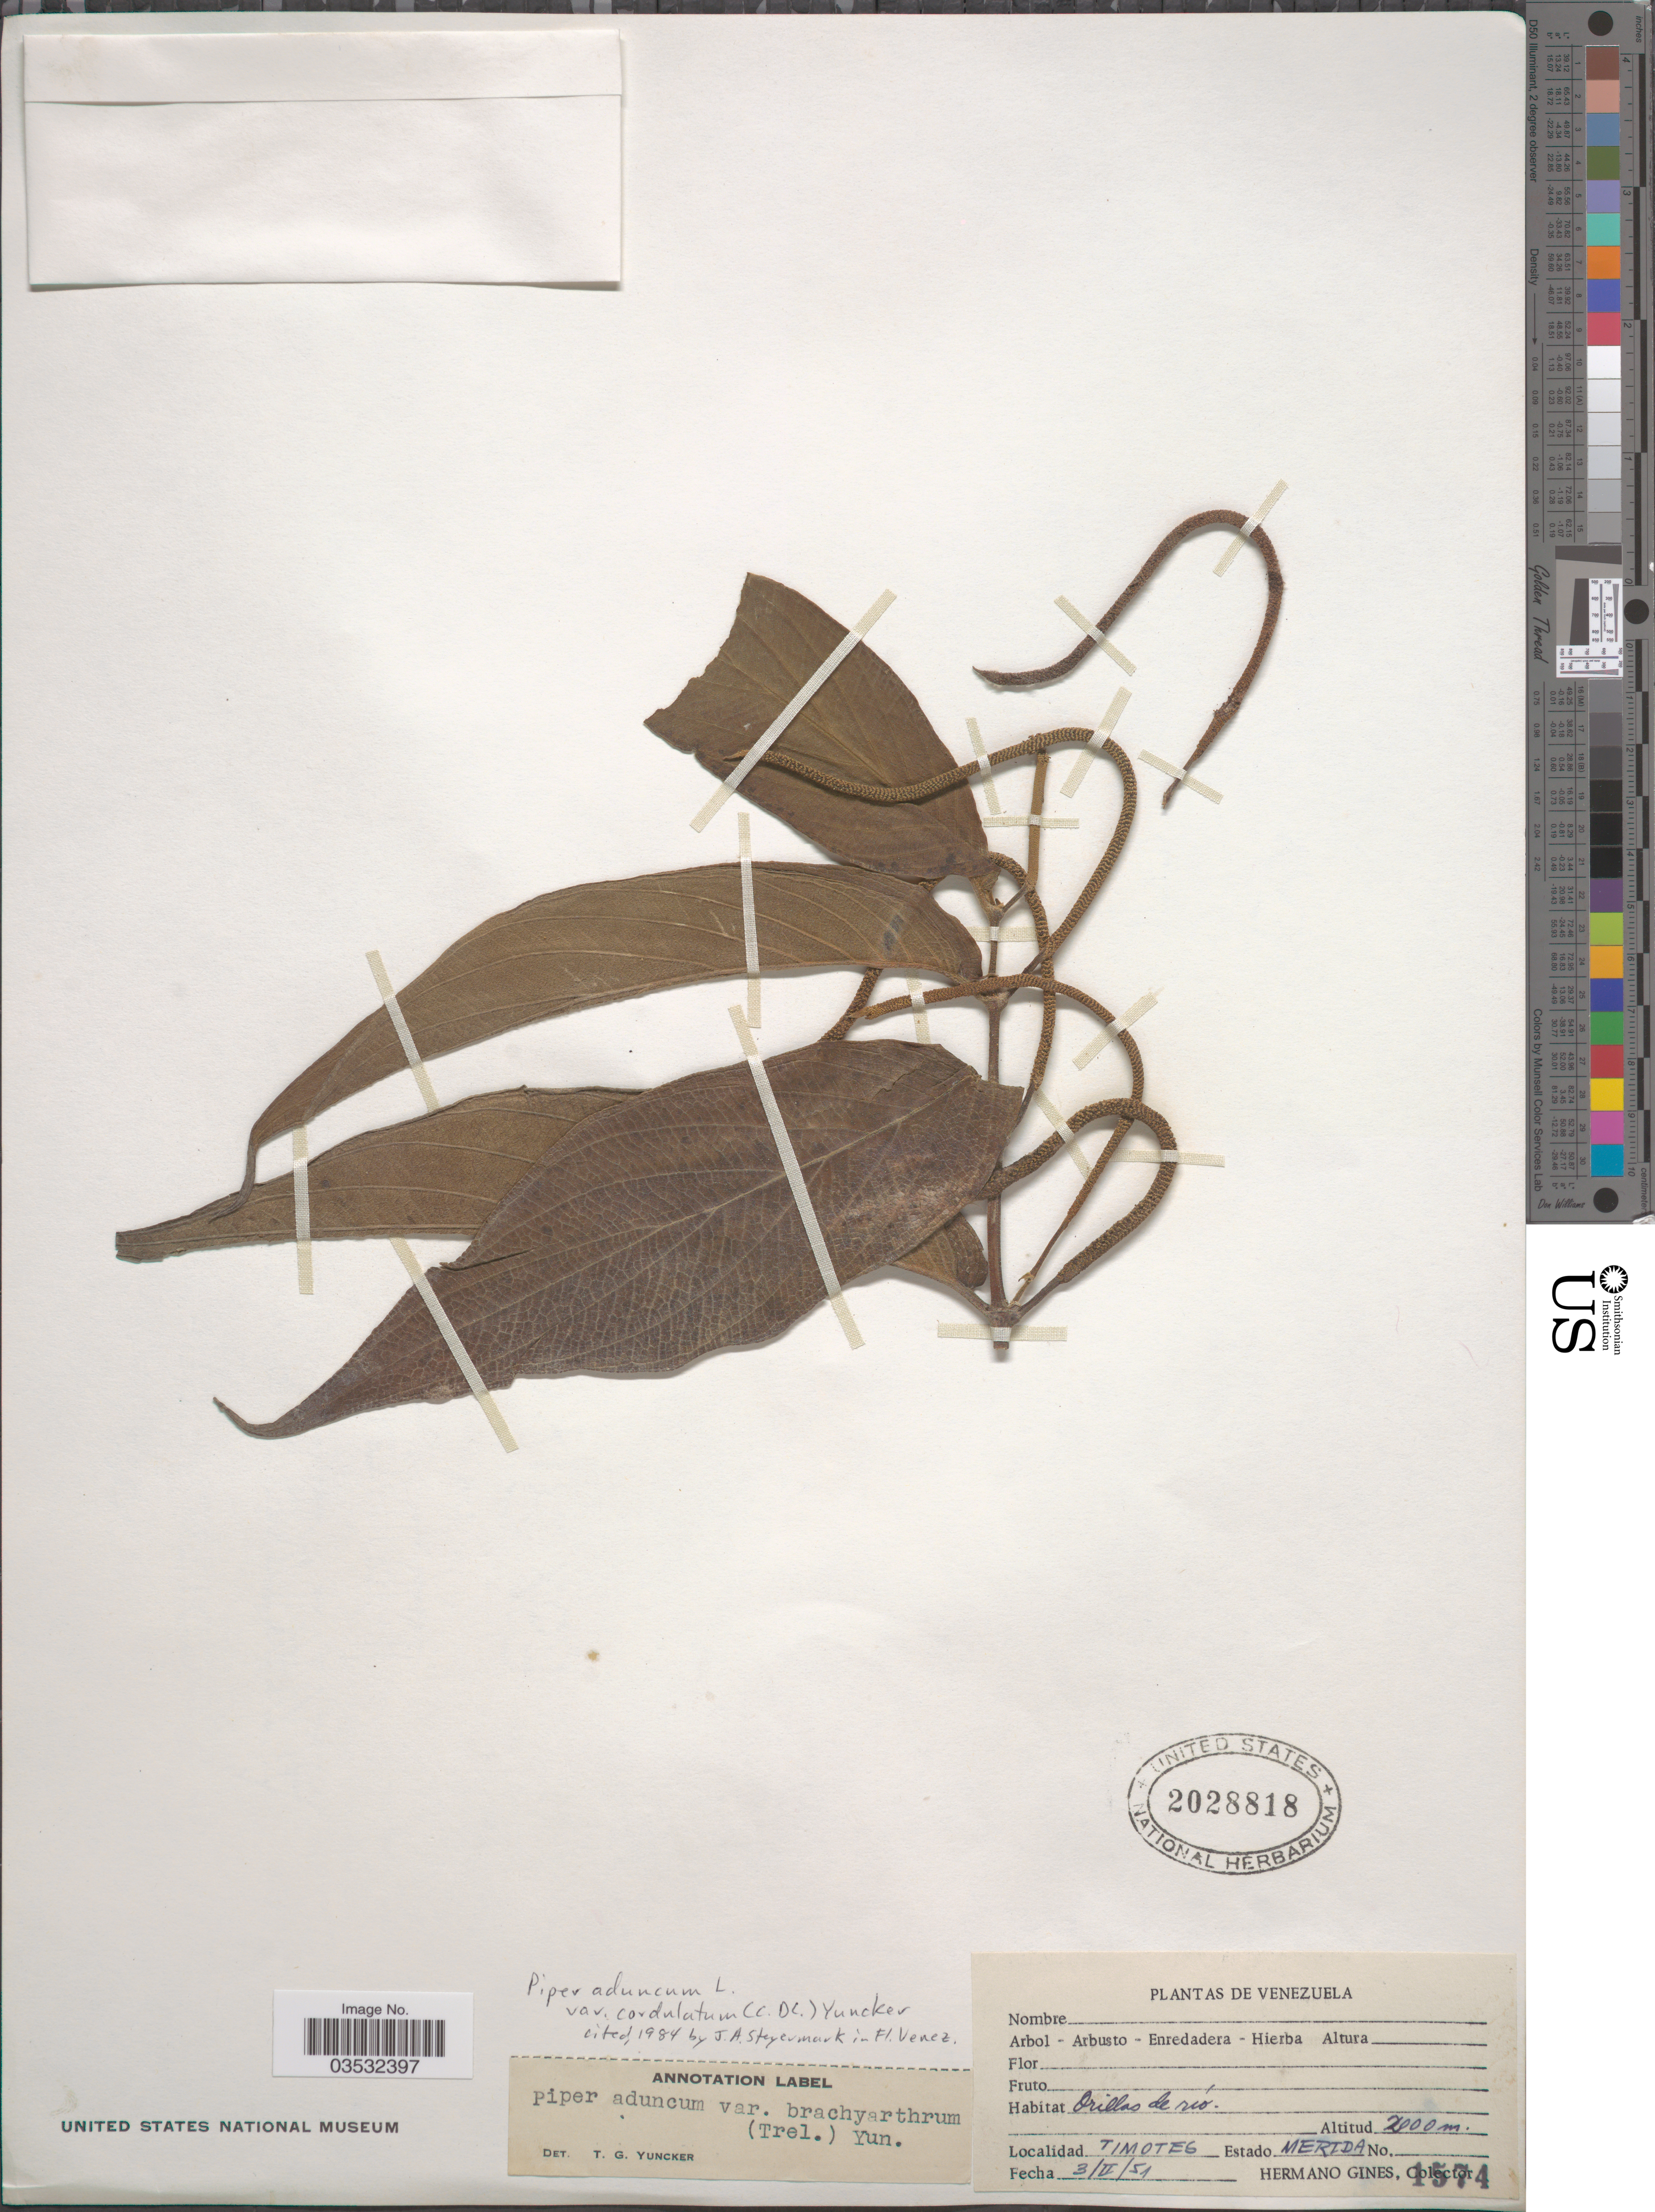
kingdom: Plantae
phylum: Tracheophyta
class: Magnoliopsida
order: Piperales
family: Piperaceae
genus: Piper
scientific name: Piper aduncum var. cordulatum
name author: L.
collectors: Bro. Gines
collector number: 1574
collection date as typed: Transcribed d/m/y: 3/2/51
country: Venezuela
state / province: Merida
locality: Timoteg.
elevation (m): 2000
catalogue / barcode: US 2028818